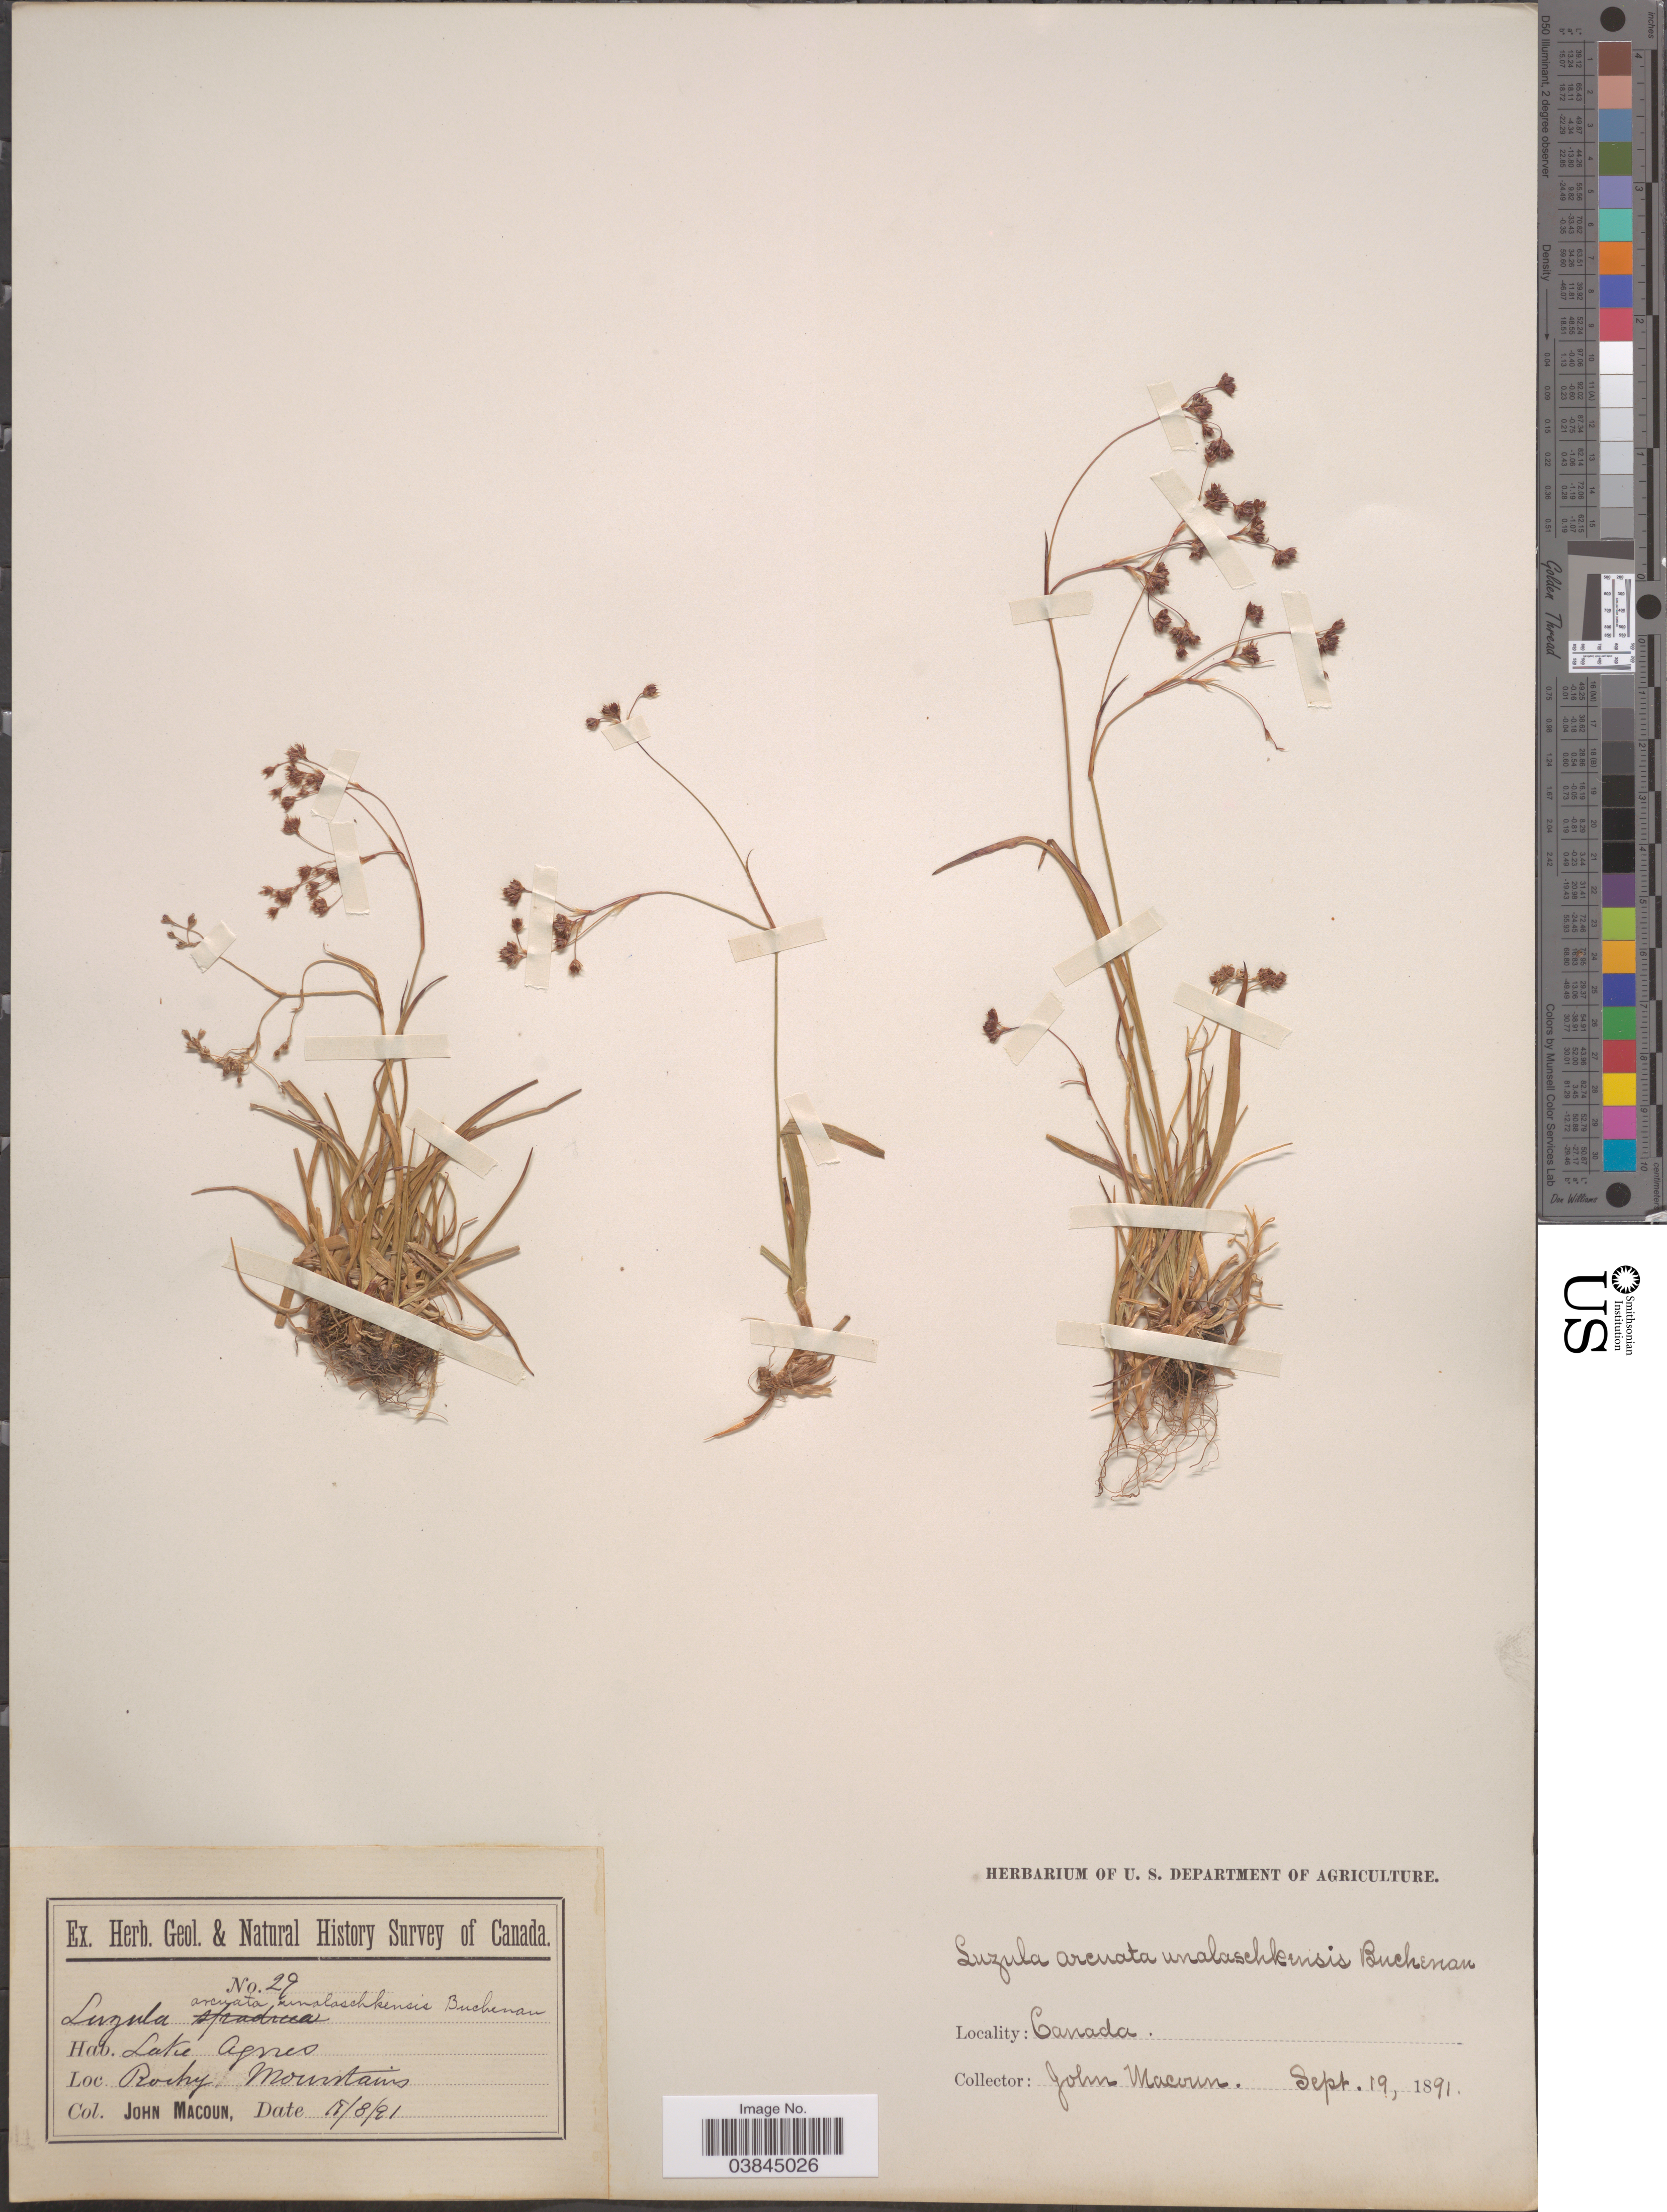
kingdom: Plantae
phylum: Tracheophyta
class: Liliopsida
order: Poales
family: Juncaceae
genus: Luzula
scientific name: Luzula arcuata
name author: (Wahlenb.) Sw.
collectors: J. Macoun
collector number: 29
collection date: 1891-08-19/1891-09-19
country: Canada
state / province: Alberta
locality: Lake Agnes. Rocky Mountains.